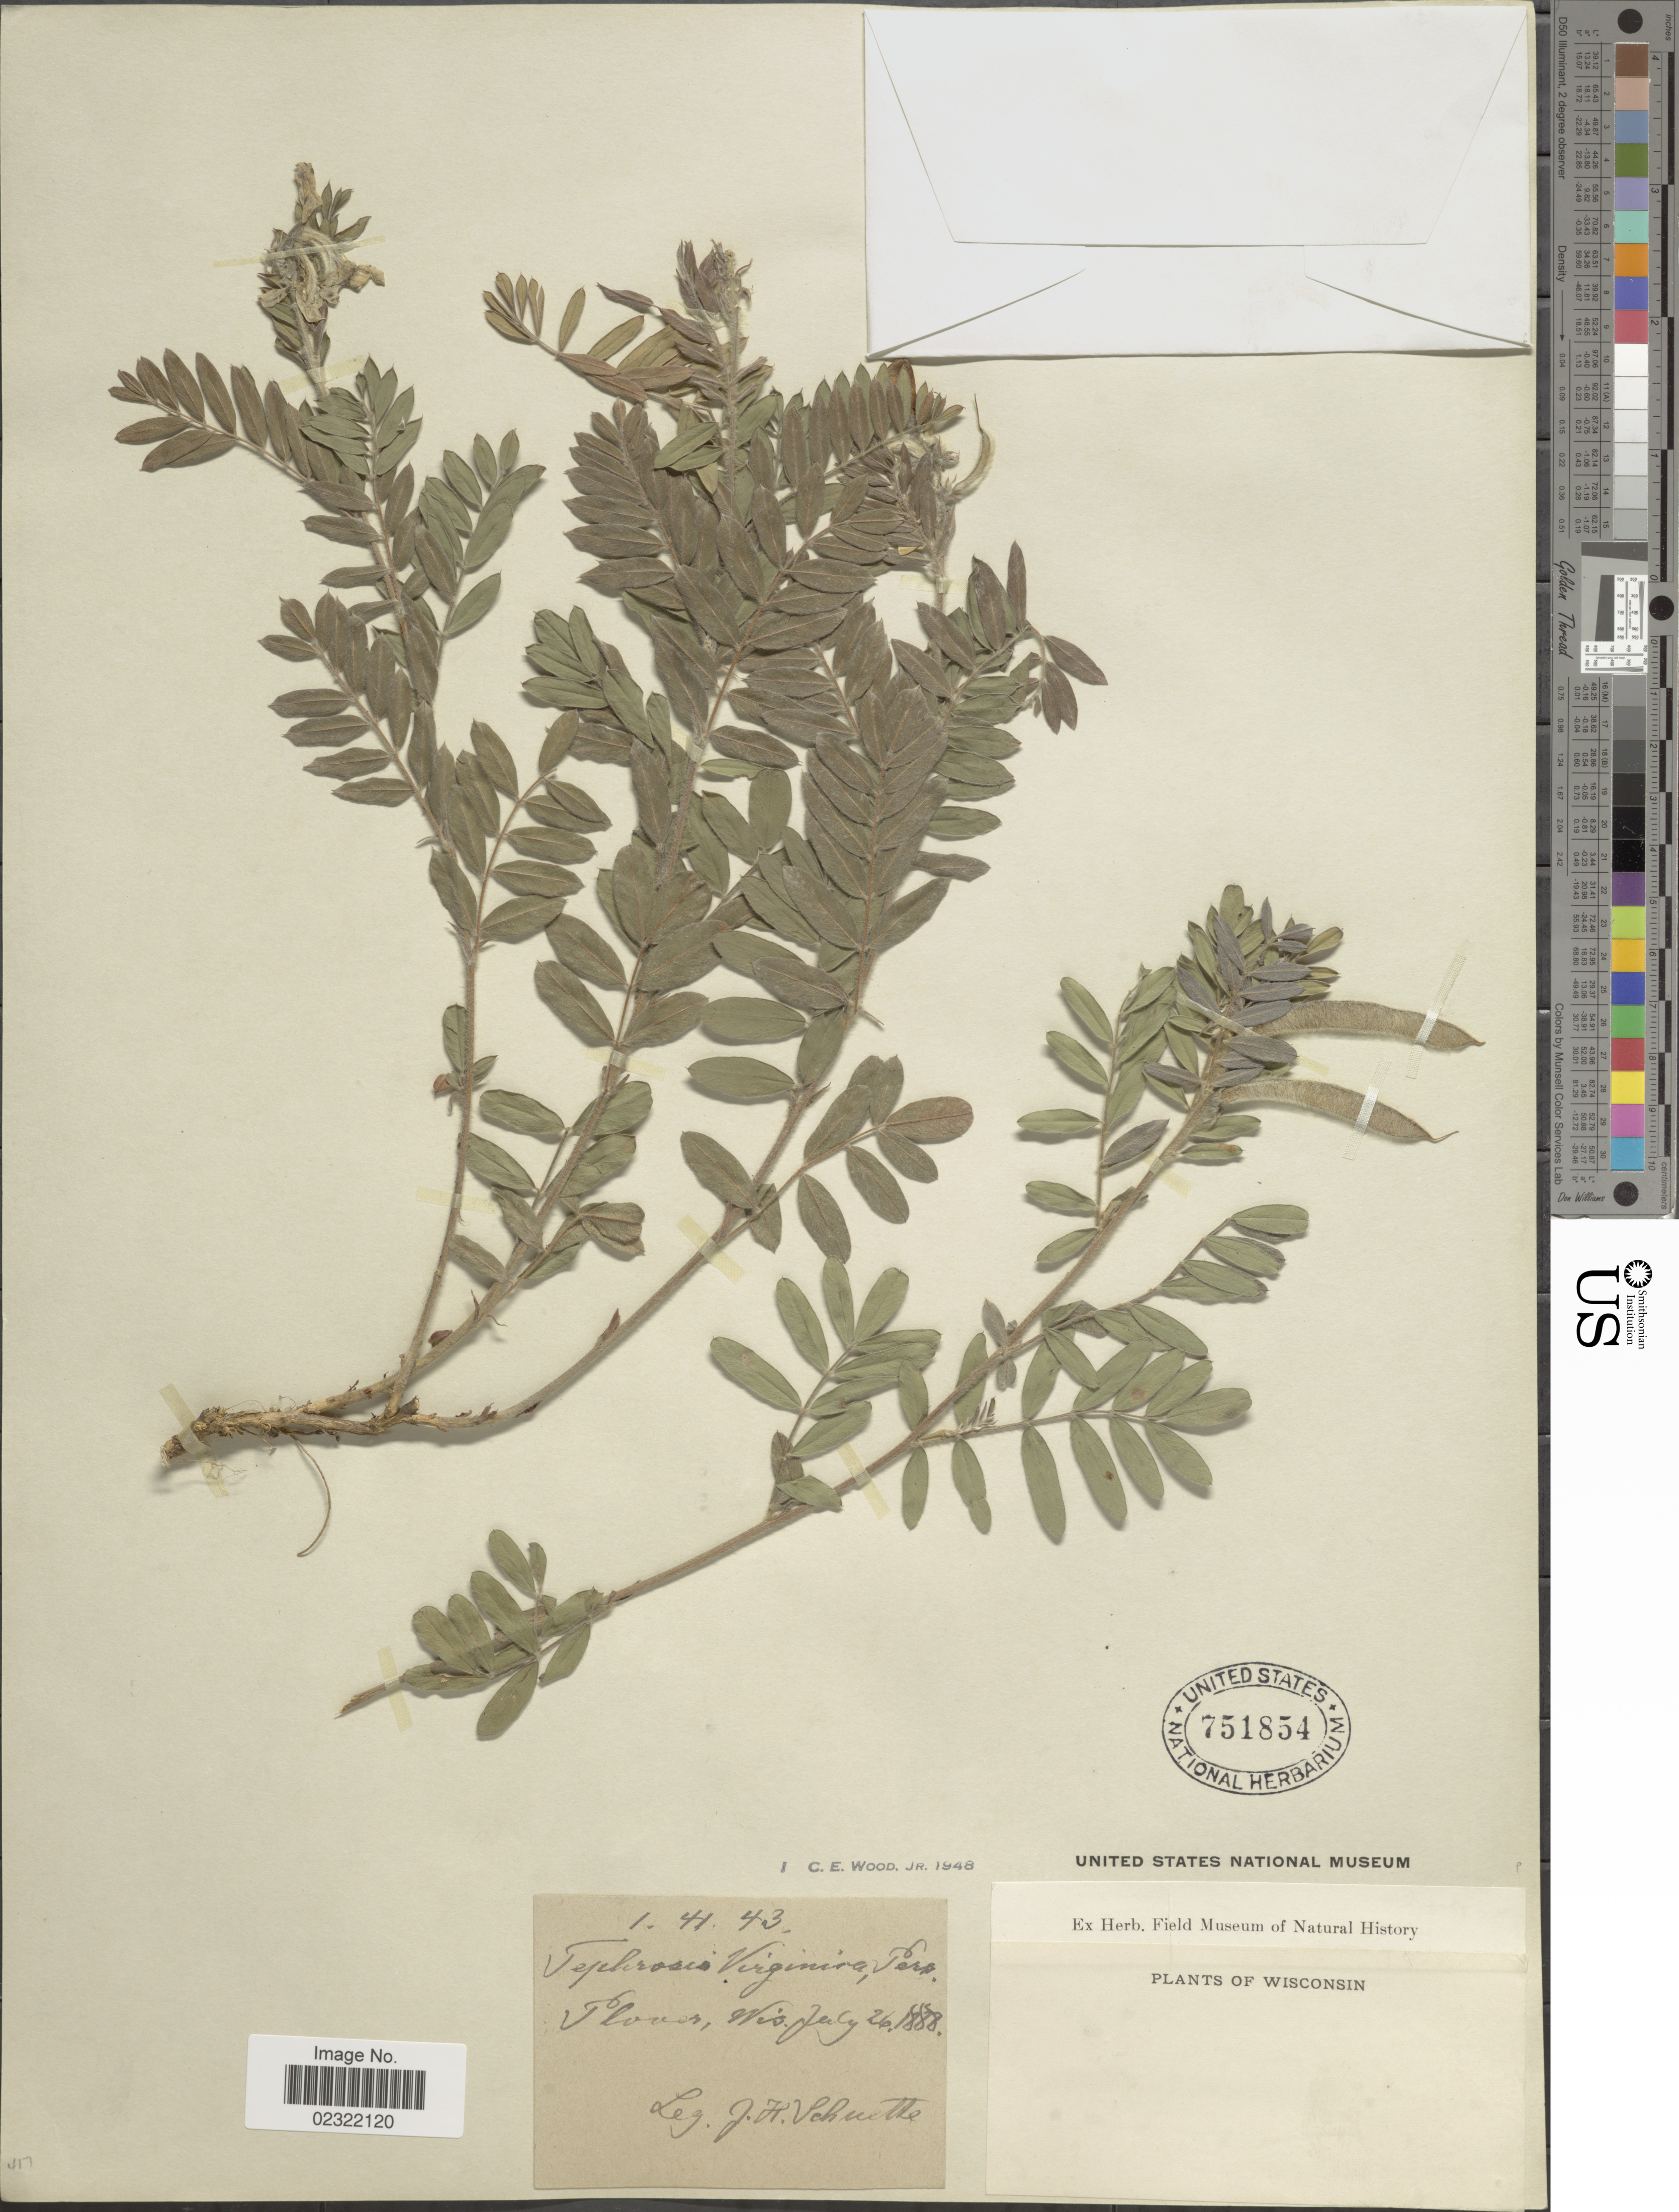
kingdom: Plantae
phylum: Tracheophyta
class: Magnoliopsida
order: Fabales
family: Fabaceae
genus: Tephrosia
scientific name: Tephrosia virginiana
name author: (L.) Pers.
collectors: J. Schutte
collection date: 1888-07-26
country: United States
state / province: Wisconsin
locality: Clover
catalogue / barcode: US 751854